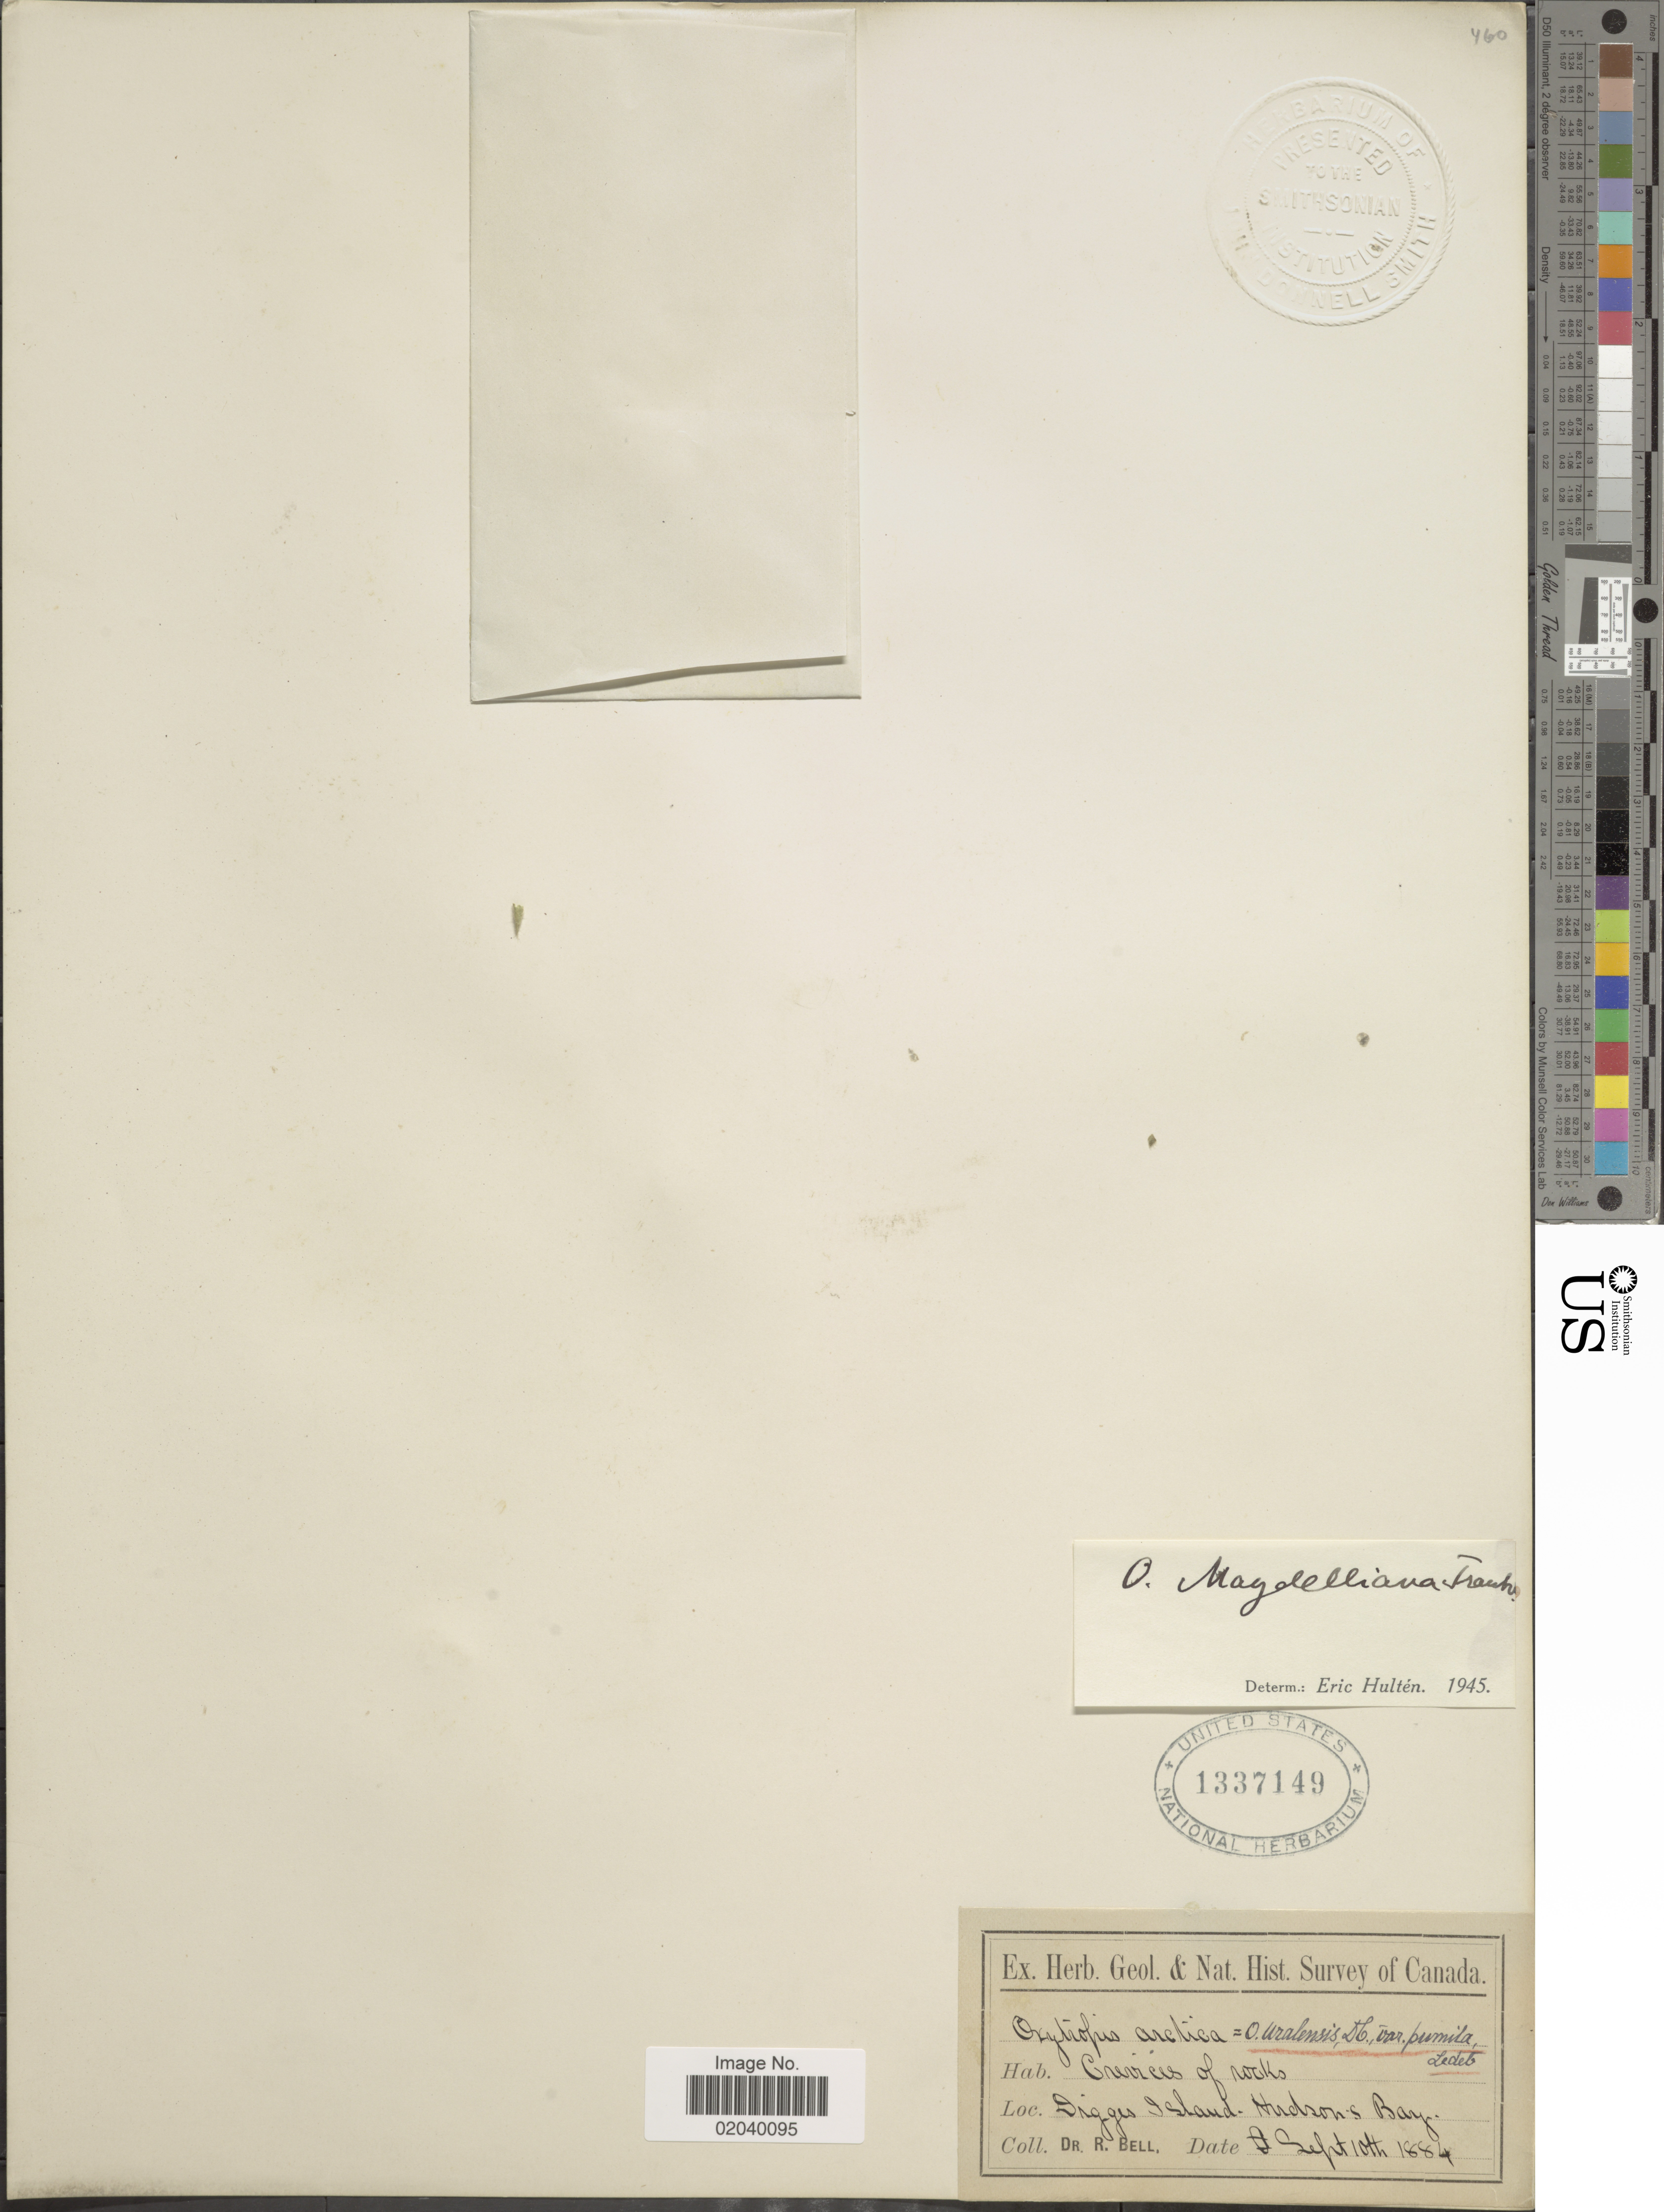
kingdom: Plantae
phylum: Tracheophyta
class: Magnoliopsida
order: Fabales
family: Fabaceae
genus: Oxytropis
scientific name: Oxytropis maydelliana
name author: Trautv.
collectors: C. R. Bell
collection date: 1884-09-10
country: Canada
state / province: Nunavut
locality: Digges Island, Hudson's Bay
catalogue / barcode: US 1337149